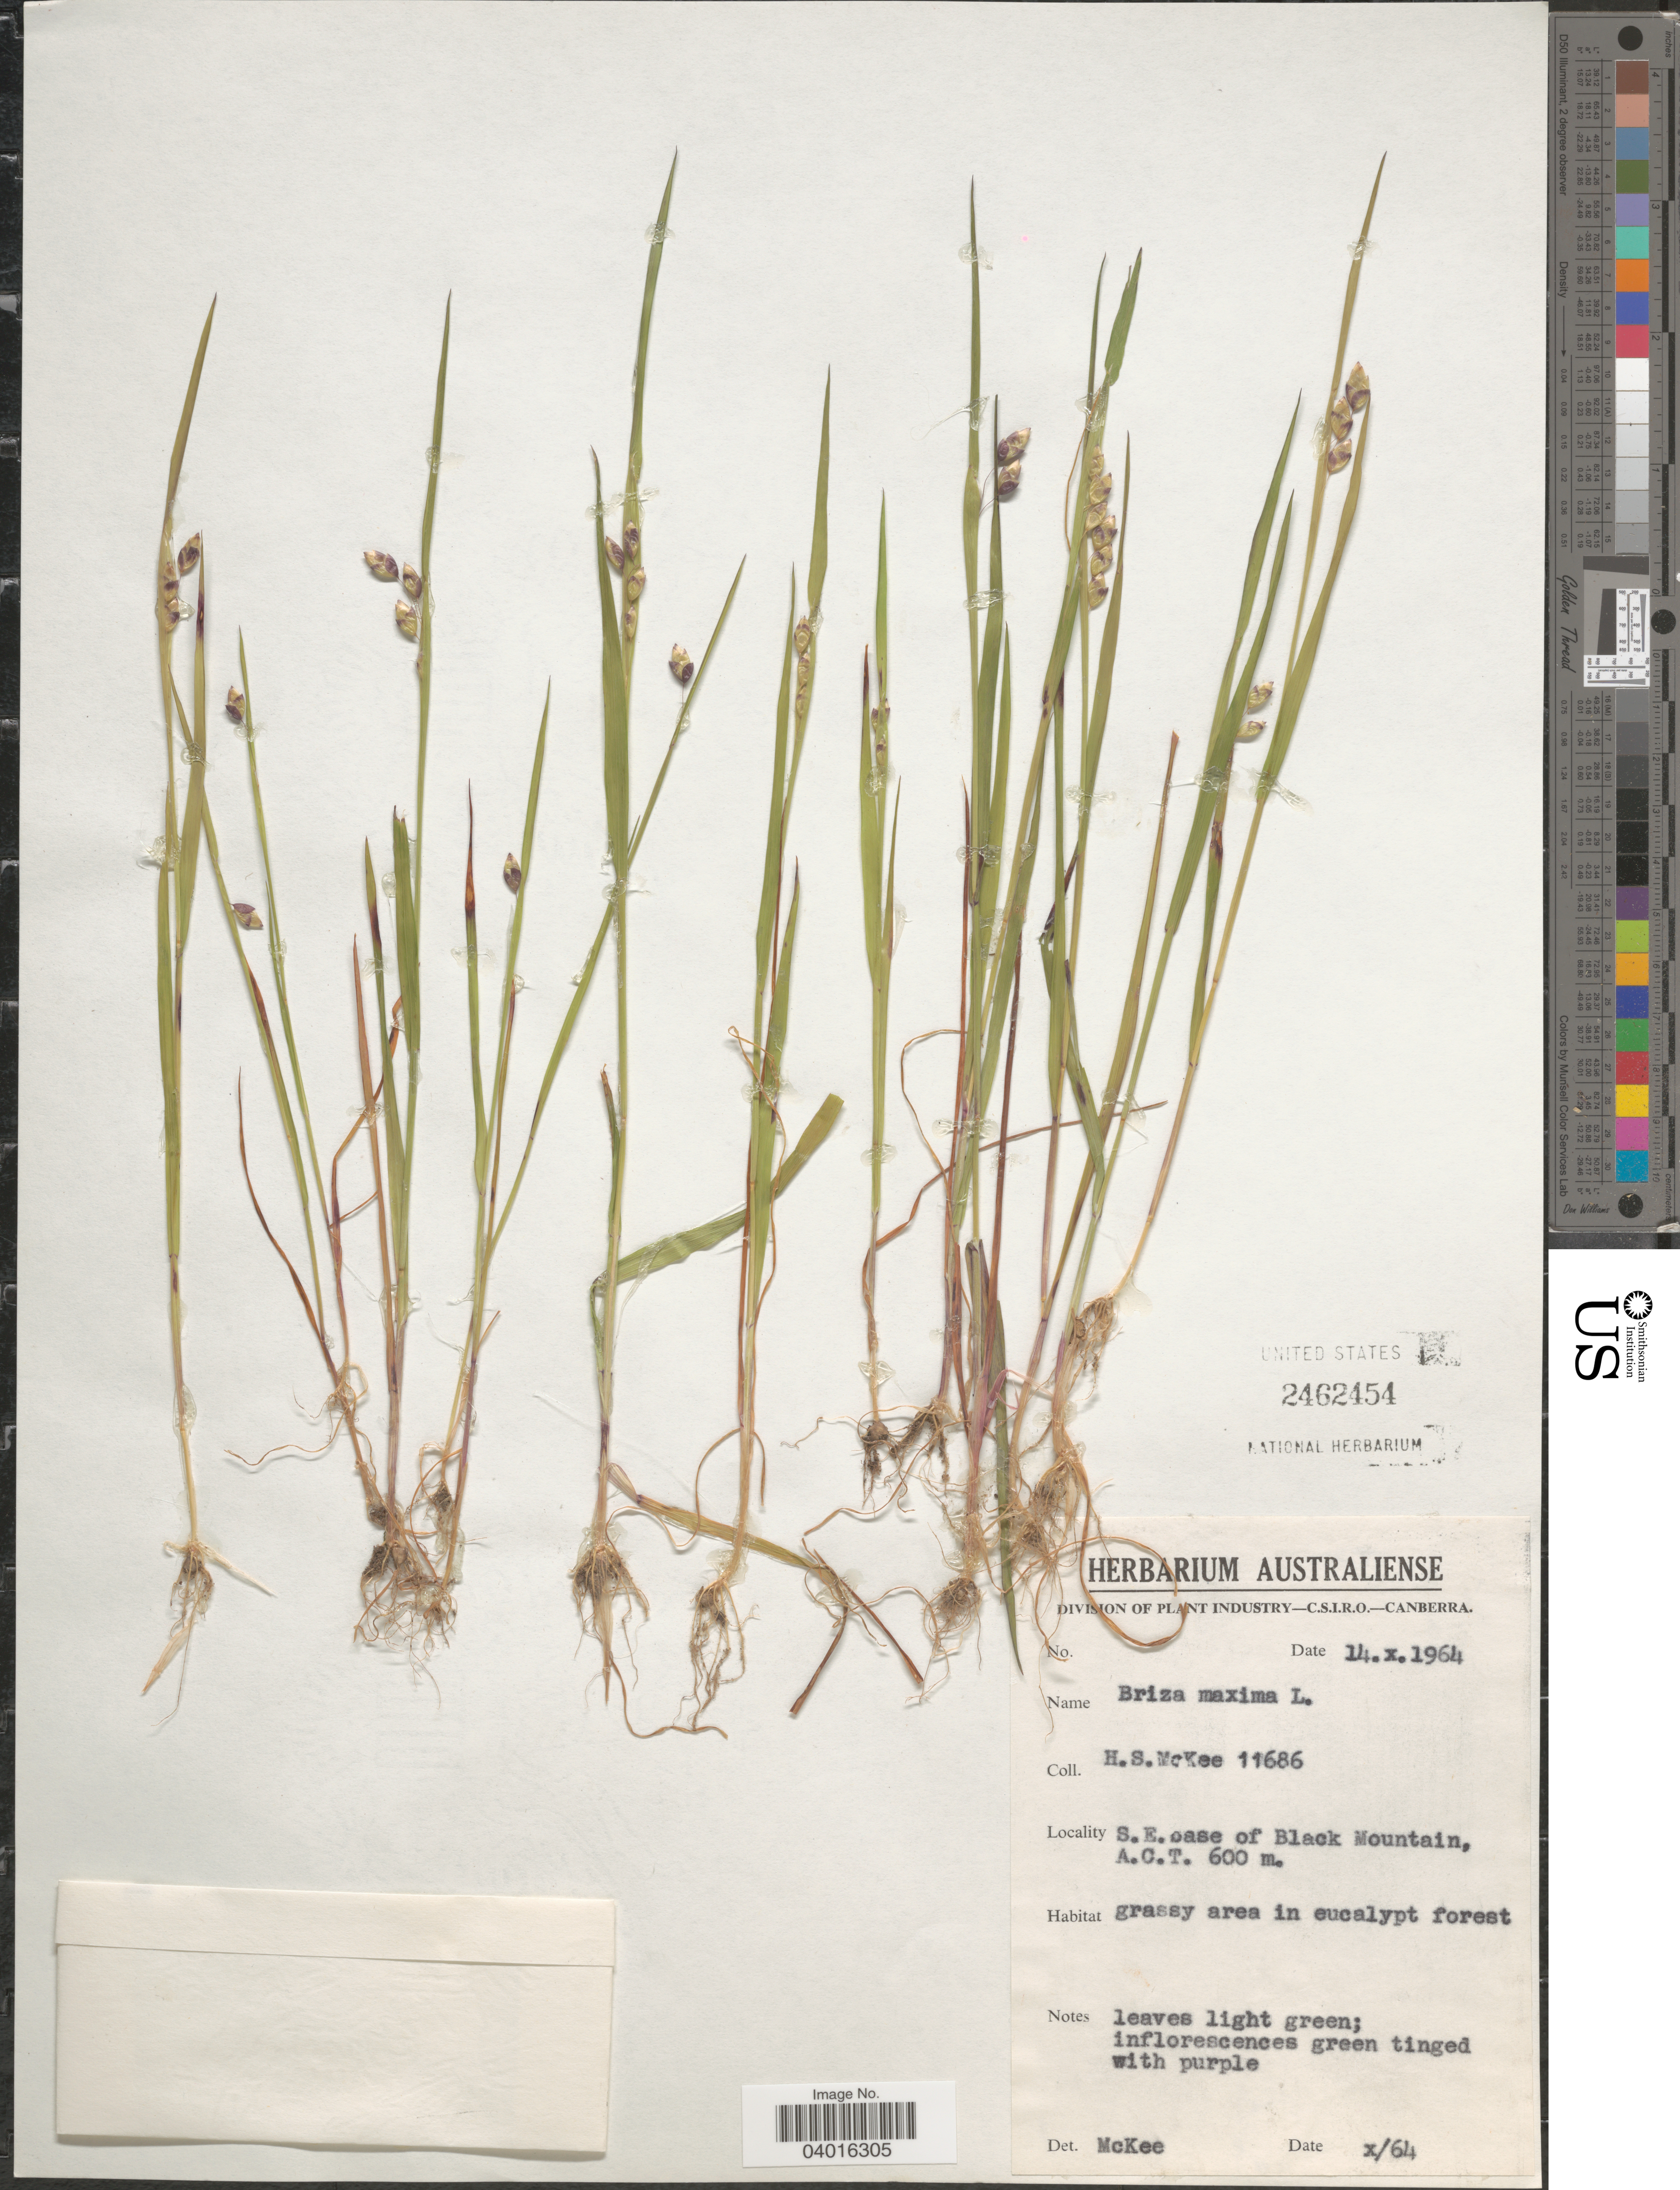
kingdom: Plantae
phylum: Tracheophyta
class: Liliopsida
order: Poales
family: Poaceae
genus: Briza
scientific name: Briza maxima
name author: L.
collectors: H. S. McKee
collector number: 11686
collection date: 1964-10-14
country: Australia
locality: S.E. base of Black Mountain, A.C.T.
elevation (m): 600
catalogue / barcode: US 2462454